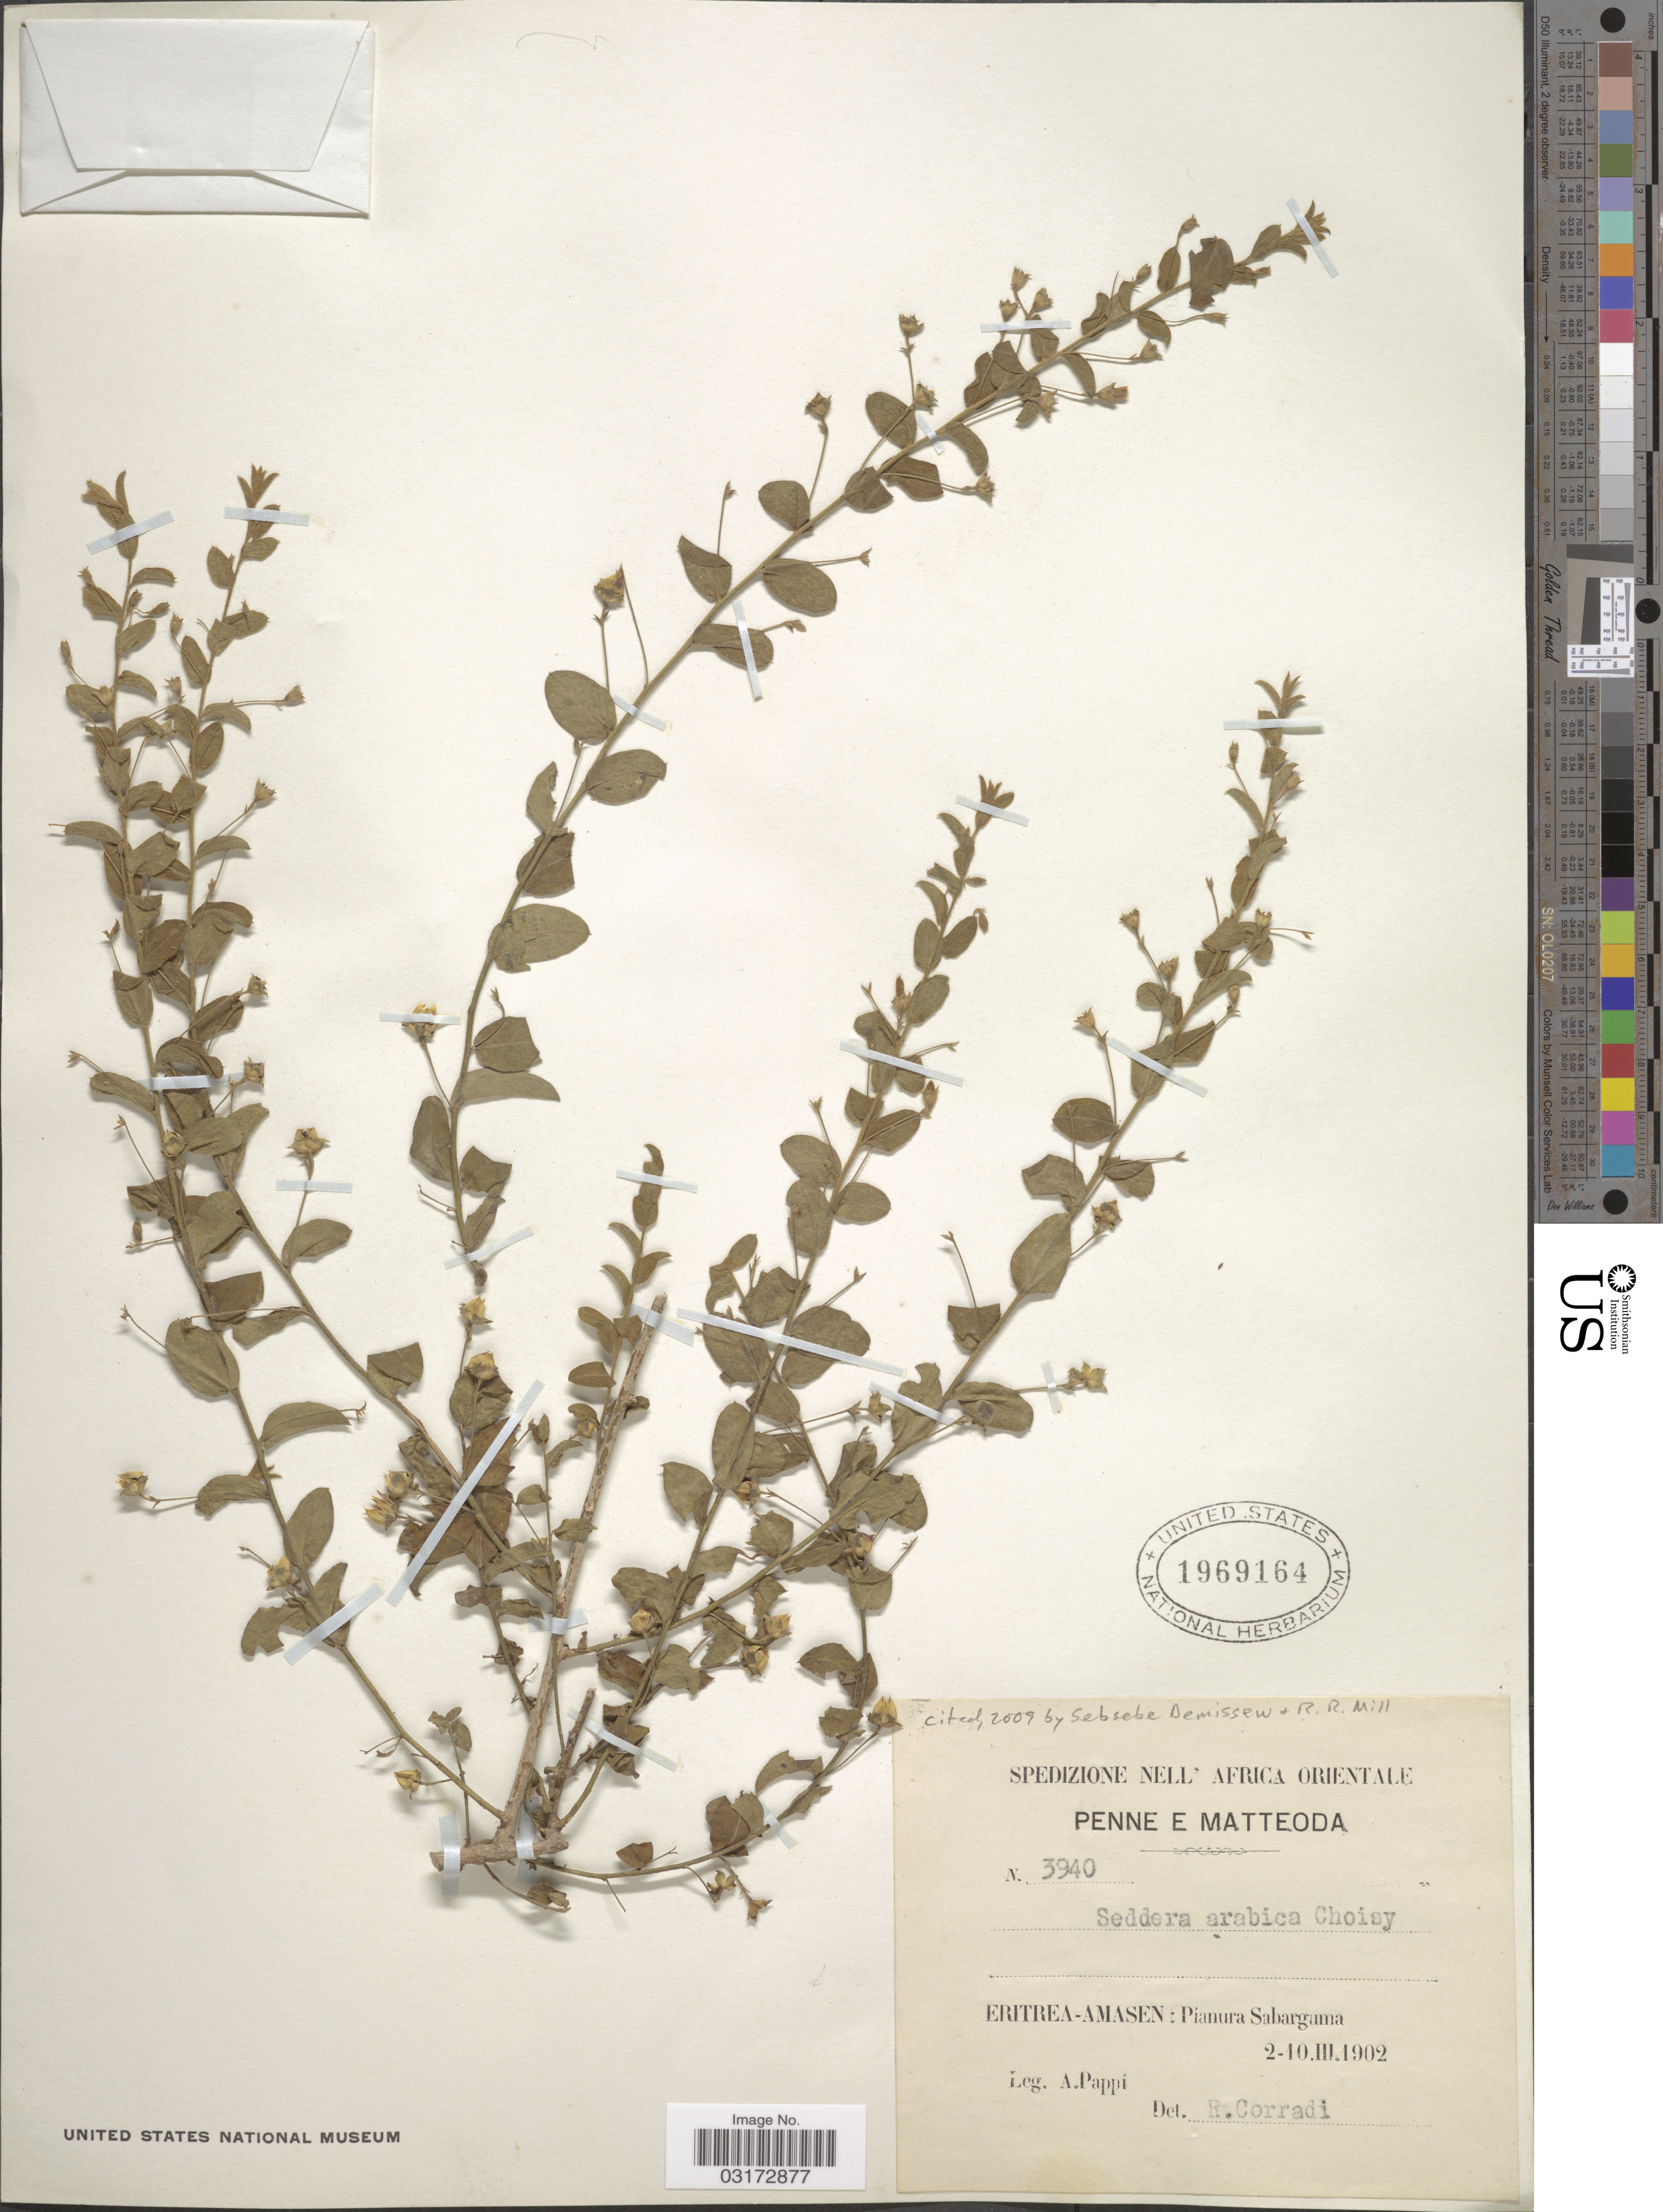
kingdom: Plantae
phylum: Tracheophyta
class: Magnoliopsida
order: Solanales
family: Convolvulaceae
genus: Seddera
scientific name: Seddera arabica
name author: Choisy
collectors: A. Pappi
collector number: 3940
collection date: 1902-03-02/1902-03-10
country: Eritrea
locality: Africa Orientale, Eritrea-Amasen: Pianura Sabargama.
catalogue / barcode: US 1969164